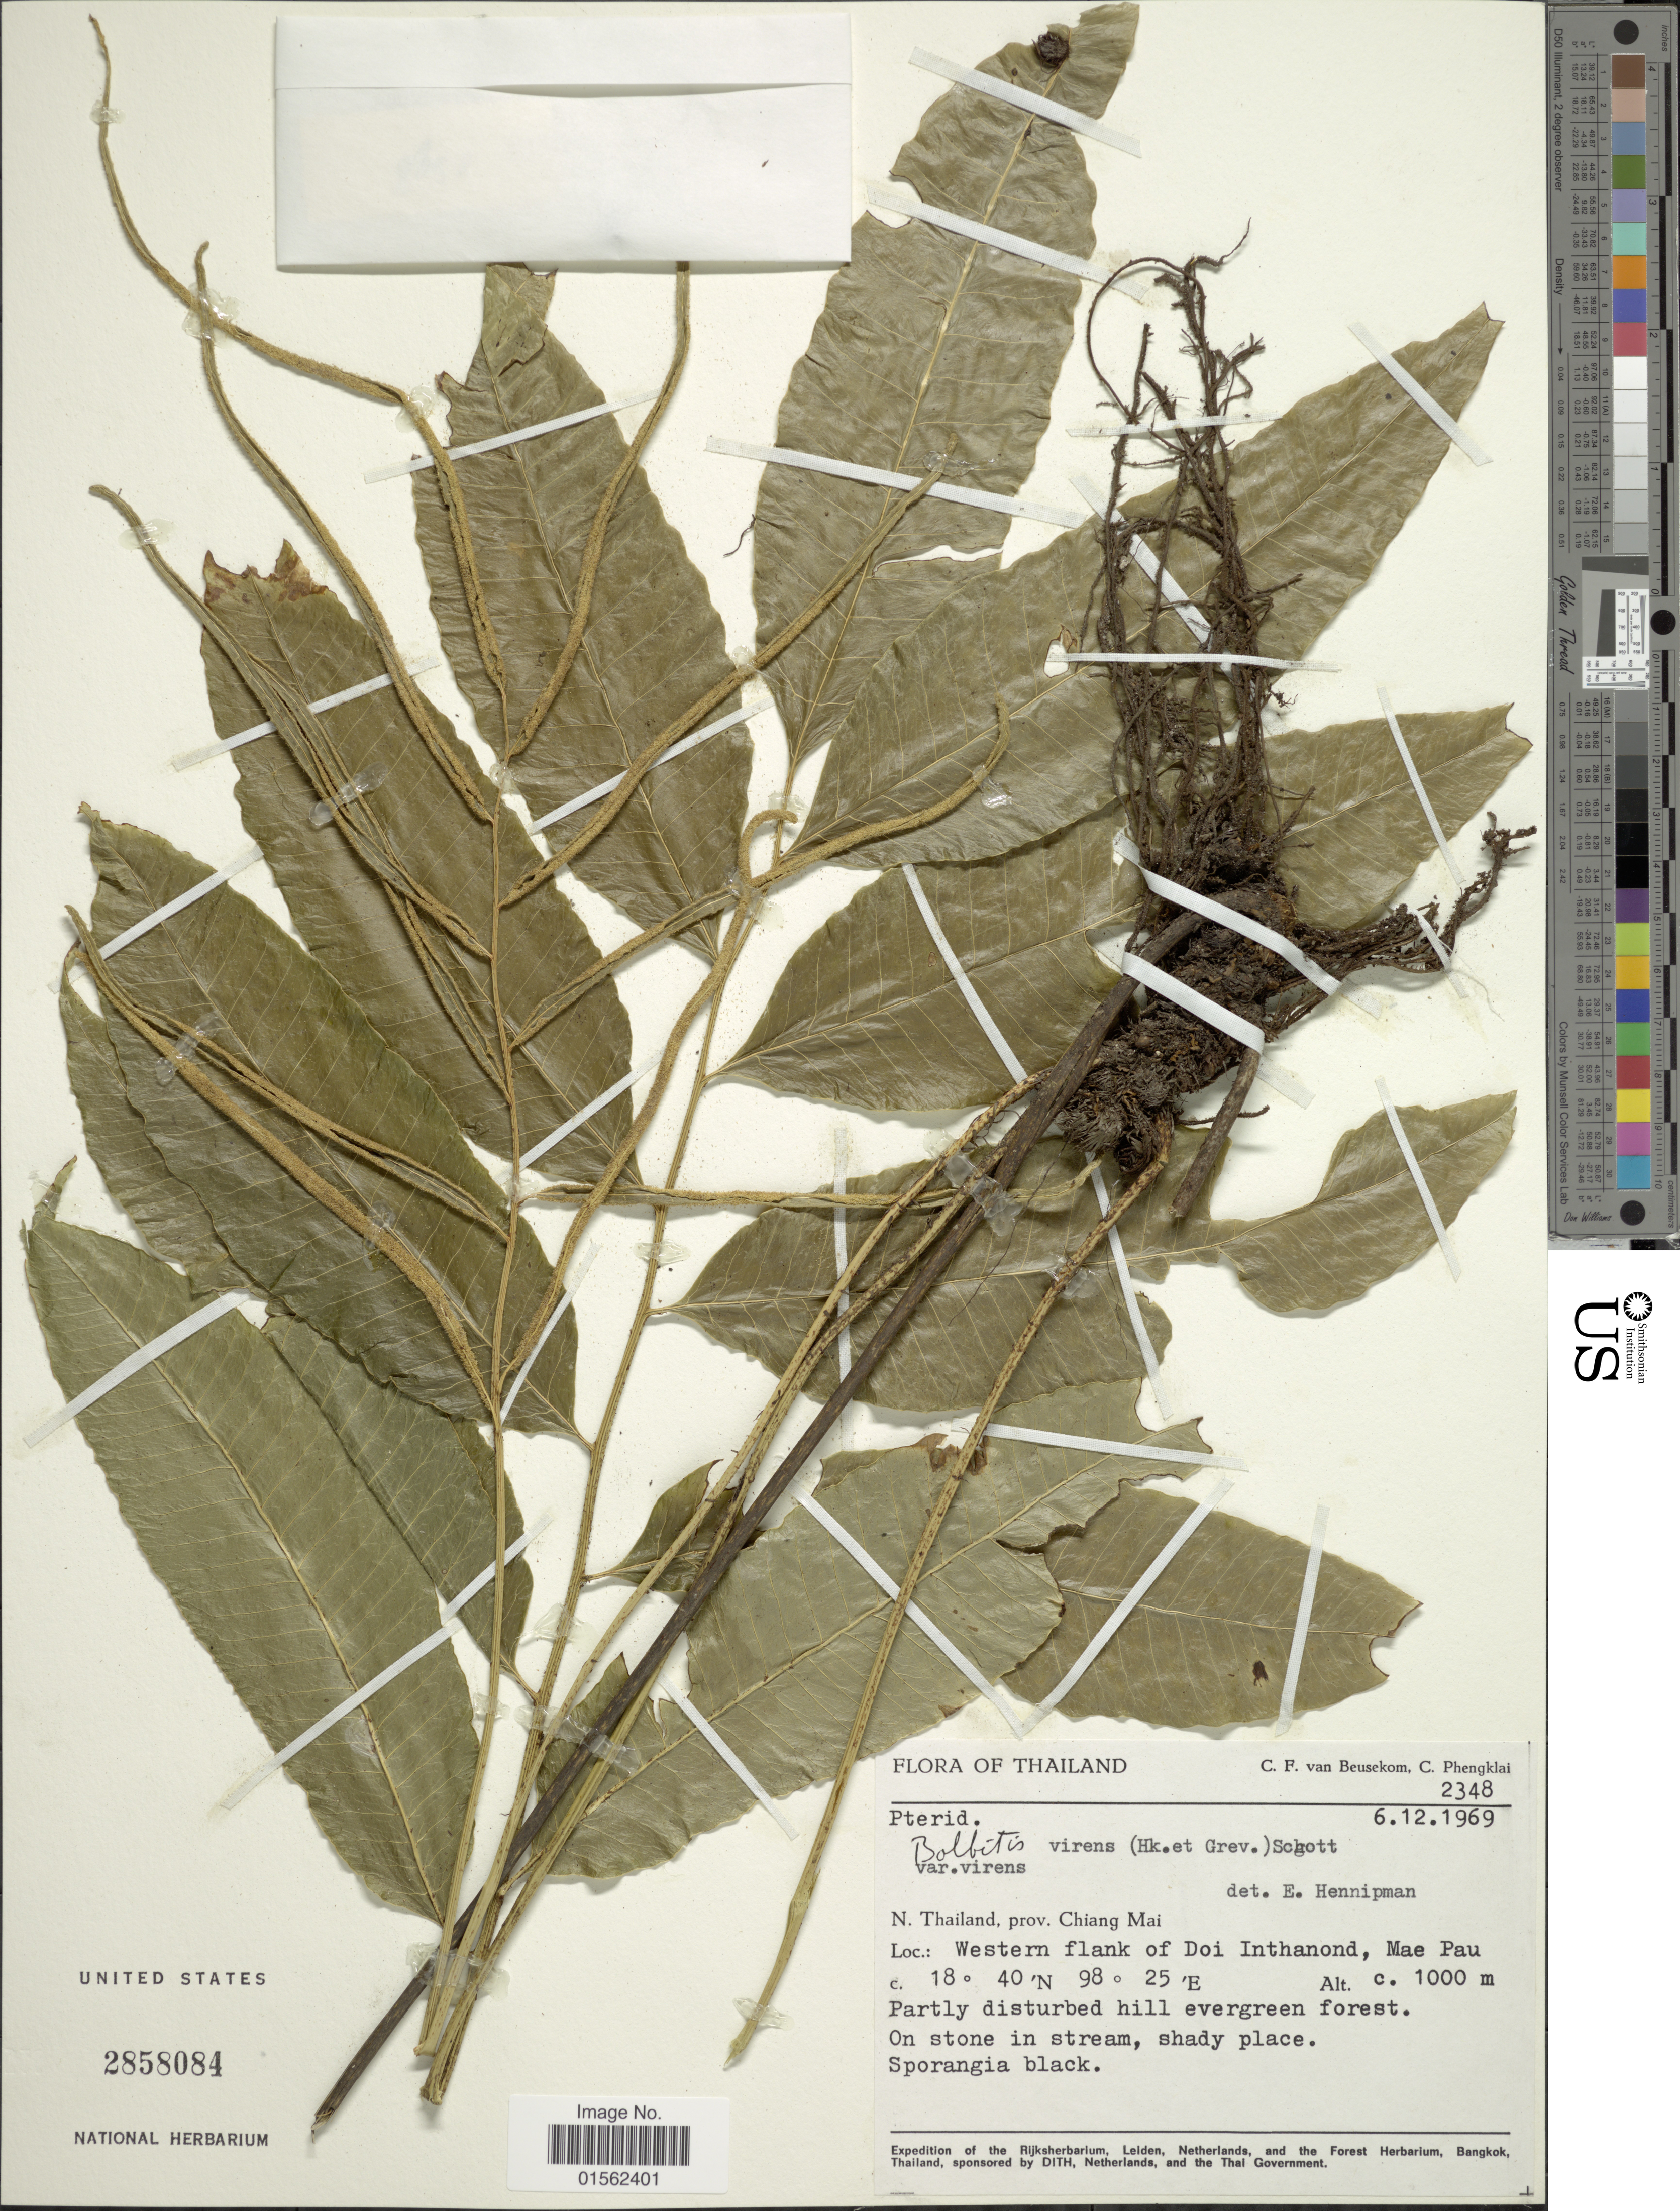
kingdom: Plantae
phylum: Tracheophyta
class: Polypodiopsida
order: Polypodiales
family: Dryopteridaceae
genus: Bolbitis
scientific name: Bolbitis virens var. virens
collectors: C. F. Beusekom & C. Phengklai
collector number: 2348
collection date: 1969-12-06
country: Thailand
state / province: Chiang Mai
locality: N. Thailand, western flank of Doi Inthanond, Mae Pau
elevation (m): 1000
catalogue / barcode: US 2858084